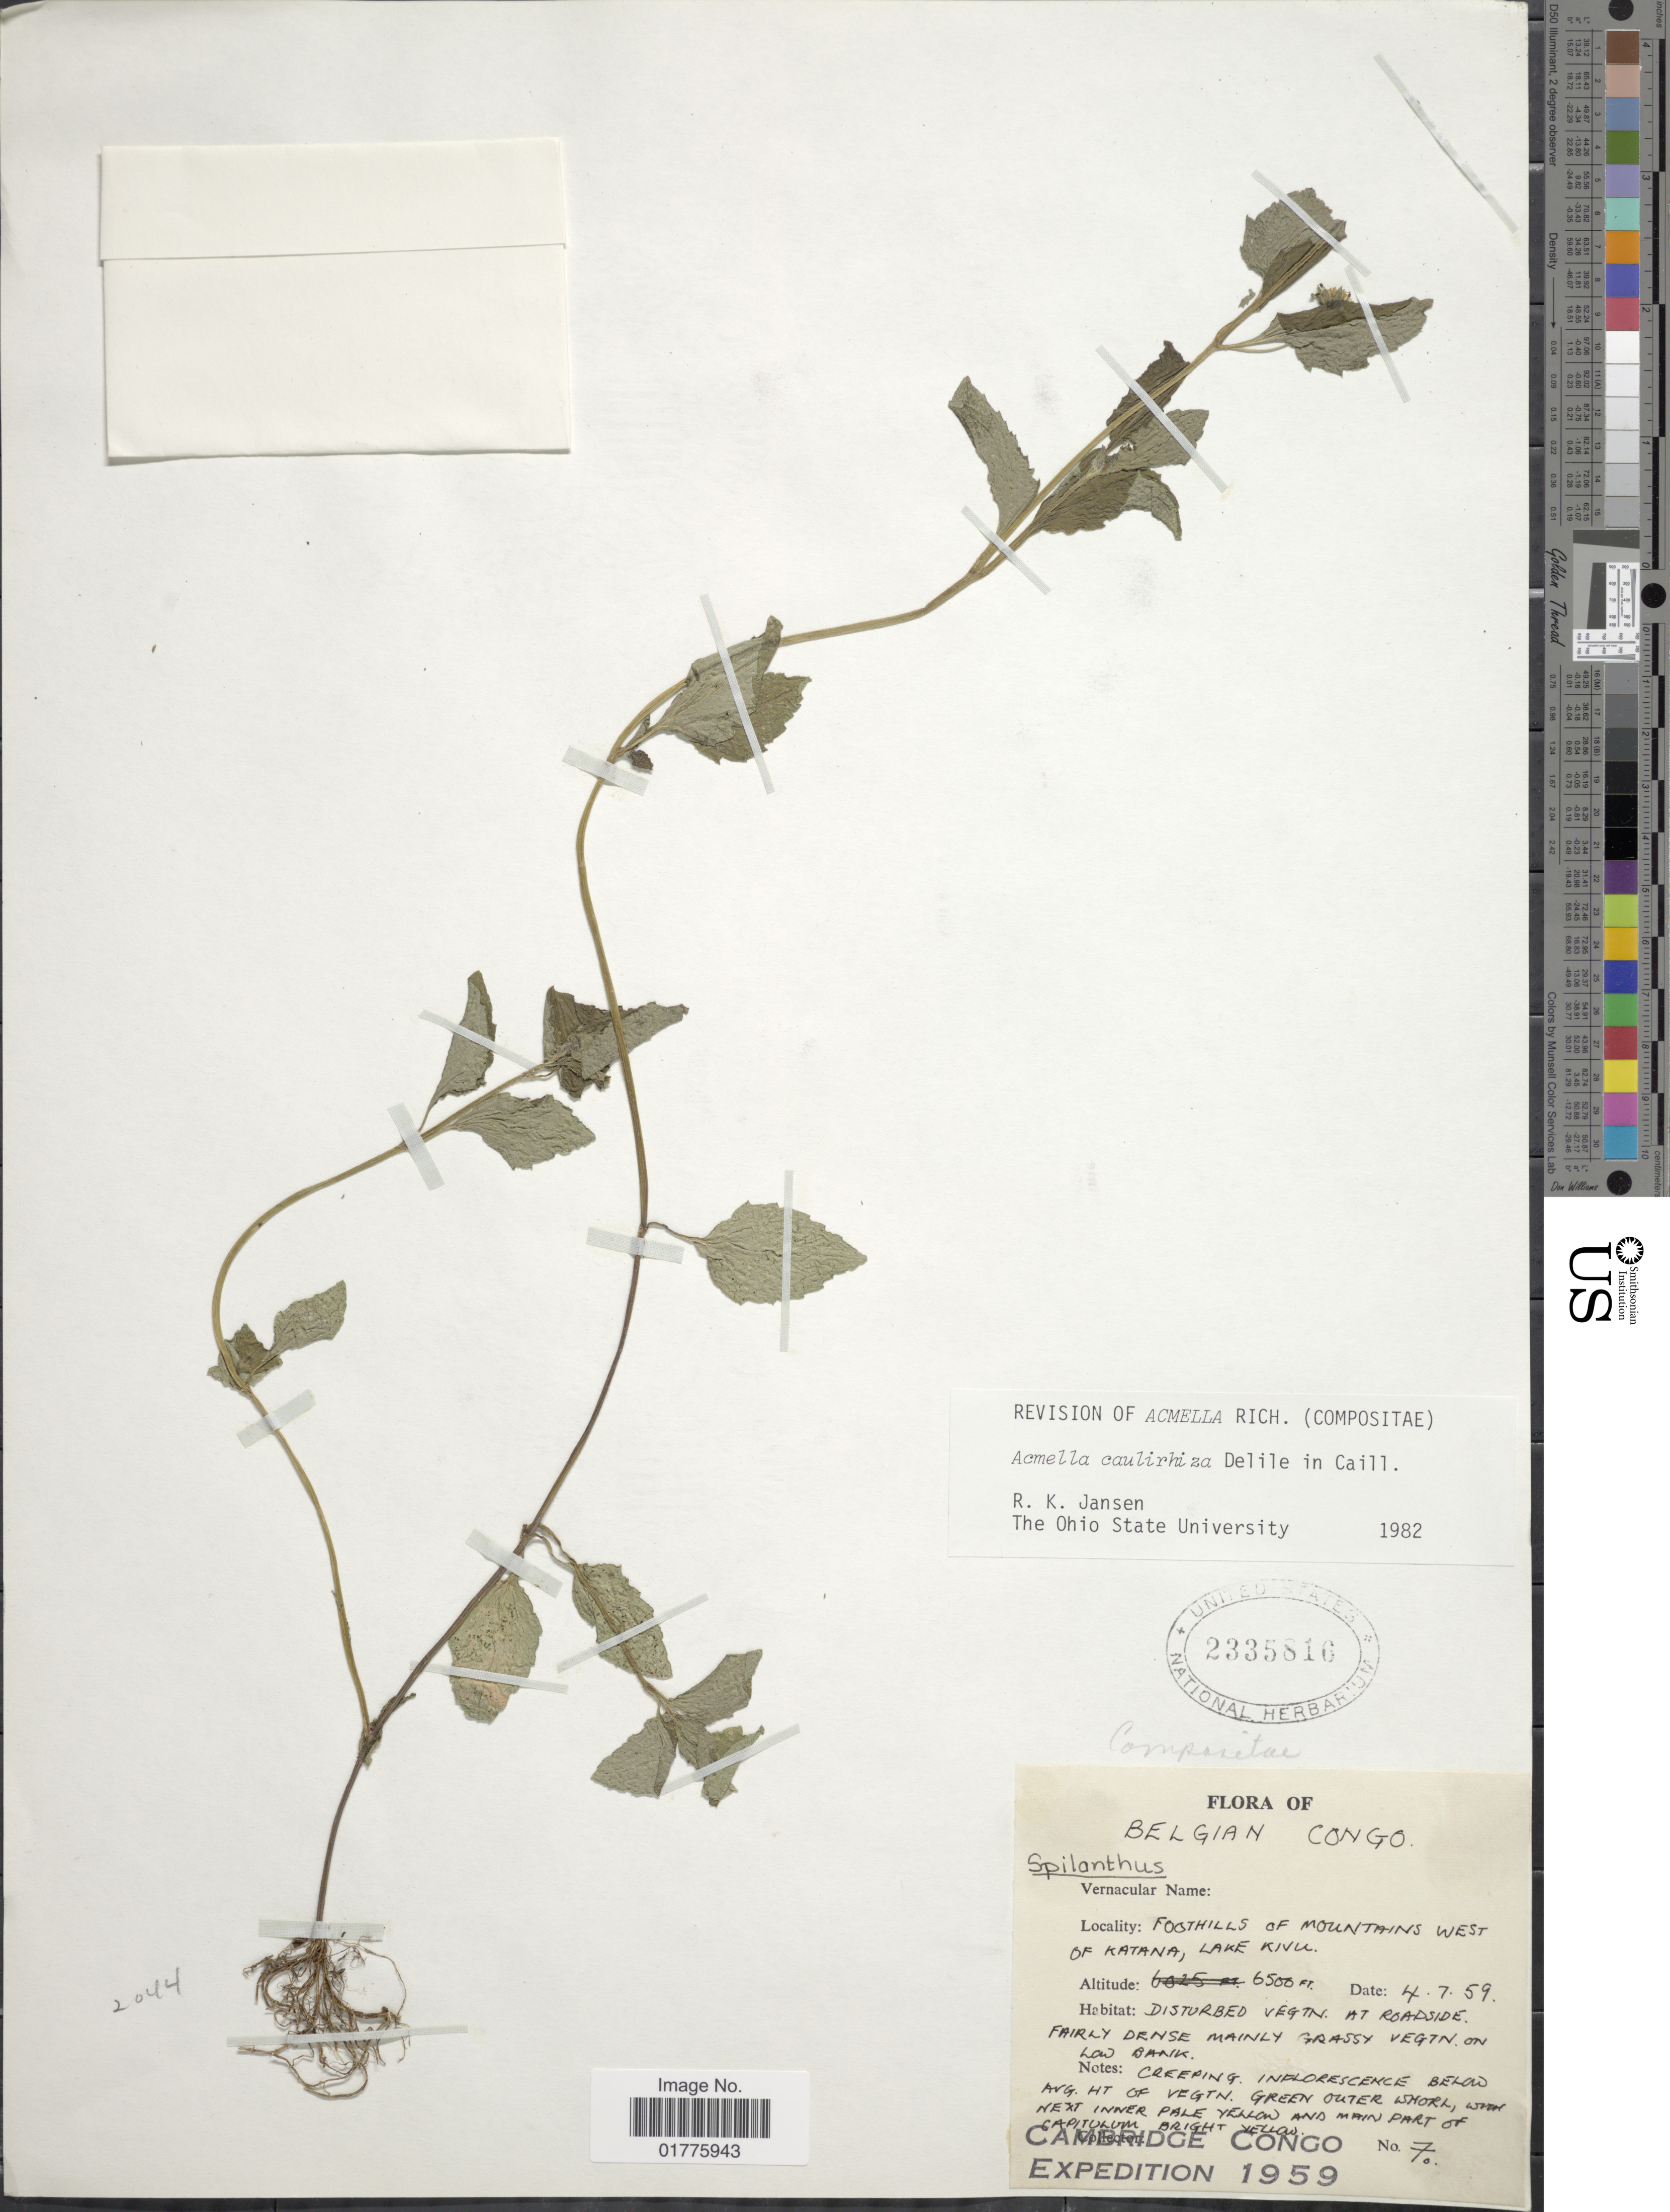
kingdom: Plantae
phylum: Tracheophyta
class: Magnoliopsida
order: Asterales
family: Asteraceae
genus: Acmella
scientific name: Acmella caulirhiza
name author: Delile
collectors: Cambridge Congo Expedition 1959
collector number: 7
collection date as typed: Transcribed d/m/y: 4/7/59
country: Congo, Democratic Republic of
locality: Foothills of mountains west of Katana, Lake Kivu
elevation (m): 1981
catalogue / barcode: US 2335816